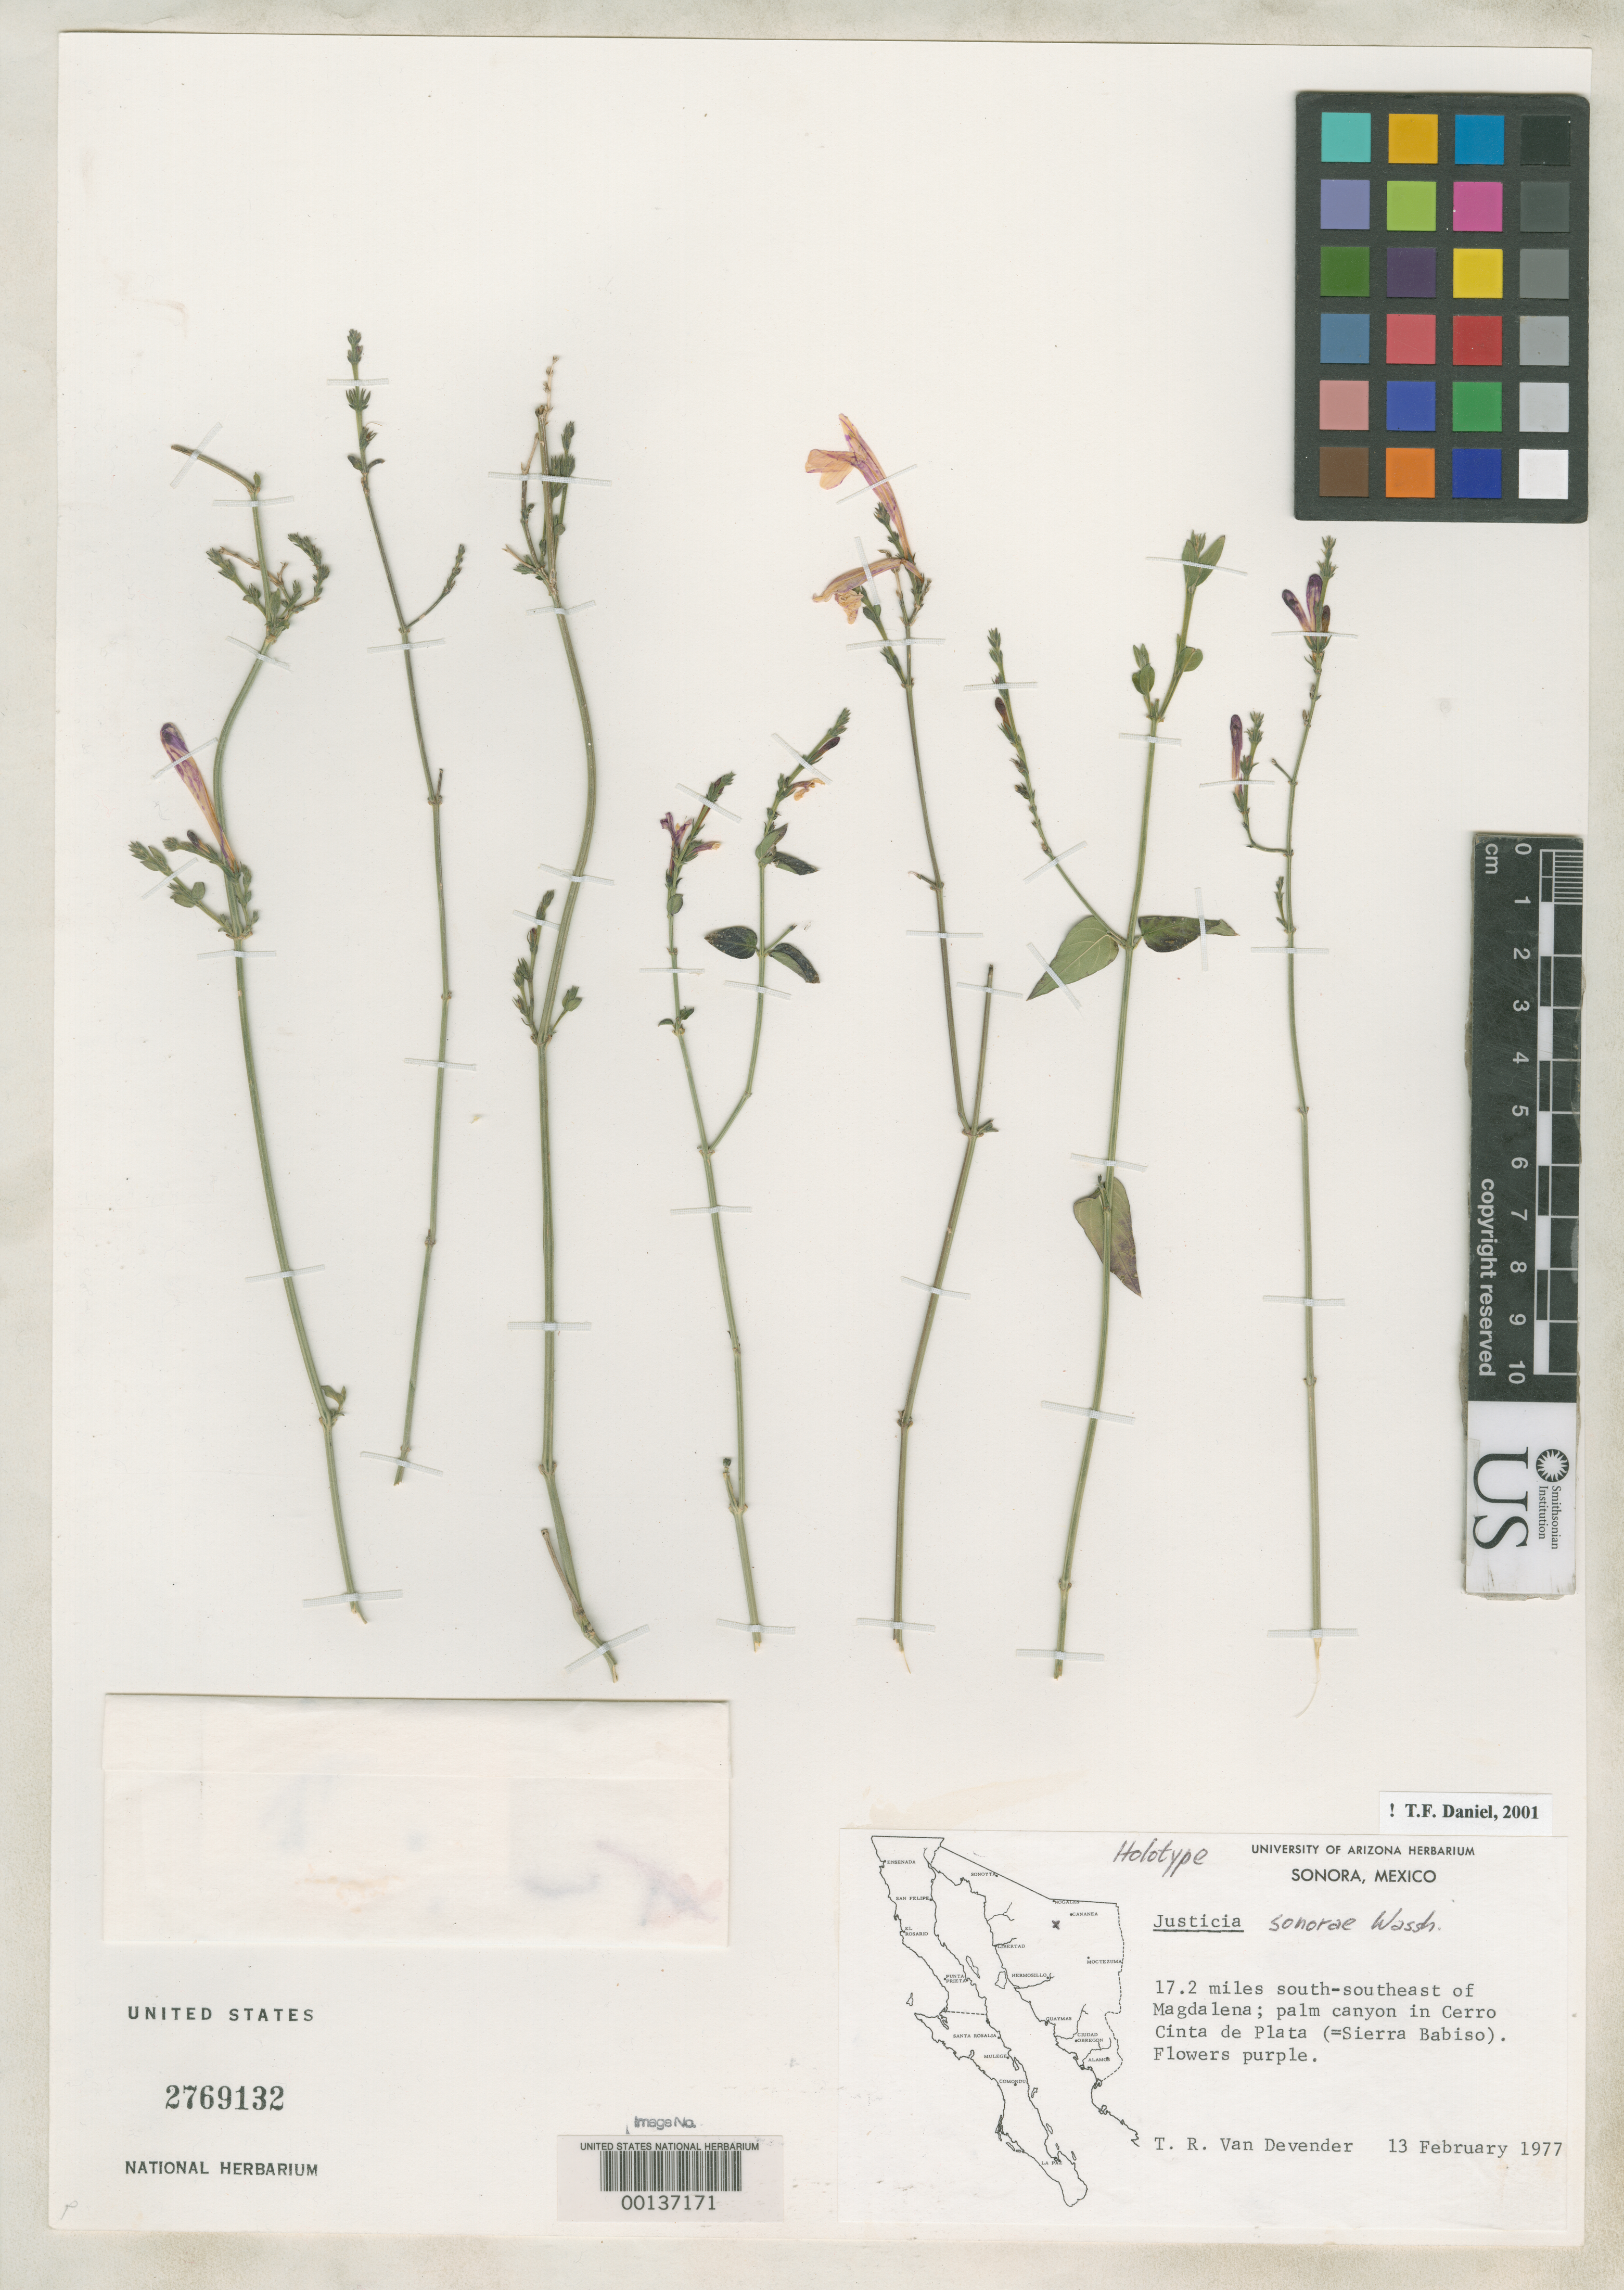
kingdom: Plantae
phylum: Tracheophyta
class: Magnoliopsida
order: Lamiales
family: Acanthaceae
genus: Justicia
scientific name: Justicia sonorae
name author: Wassh.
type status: Holotype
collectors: T. R. Van Devender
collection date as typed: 13 Feb 1977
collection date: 1977-02-13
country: Mexico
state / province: Sonora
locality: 17.2 mi SSE of Magdalena; in Cerro Cinta de Plata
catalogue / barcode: US 2769132